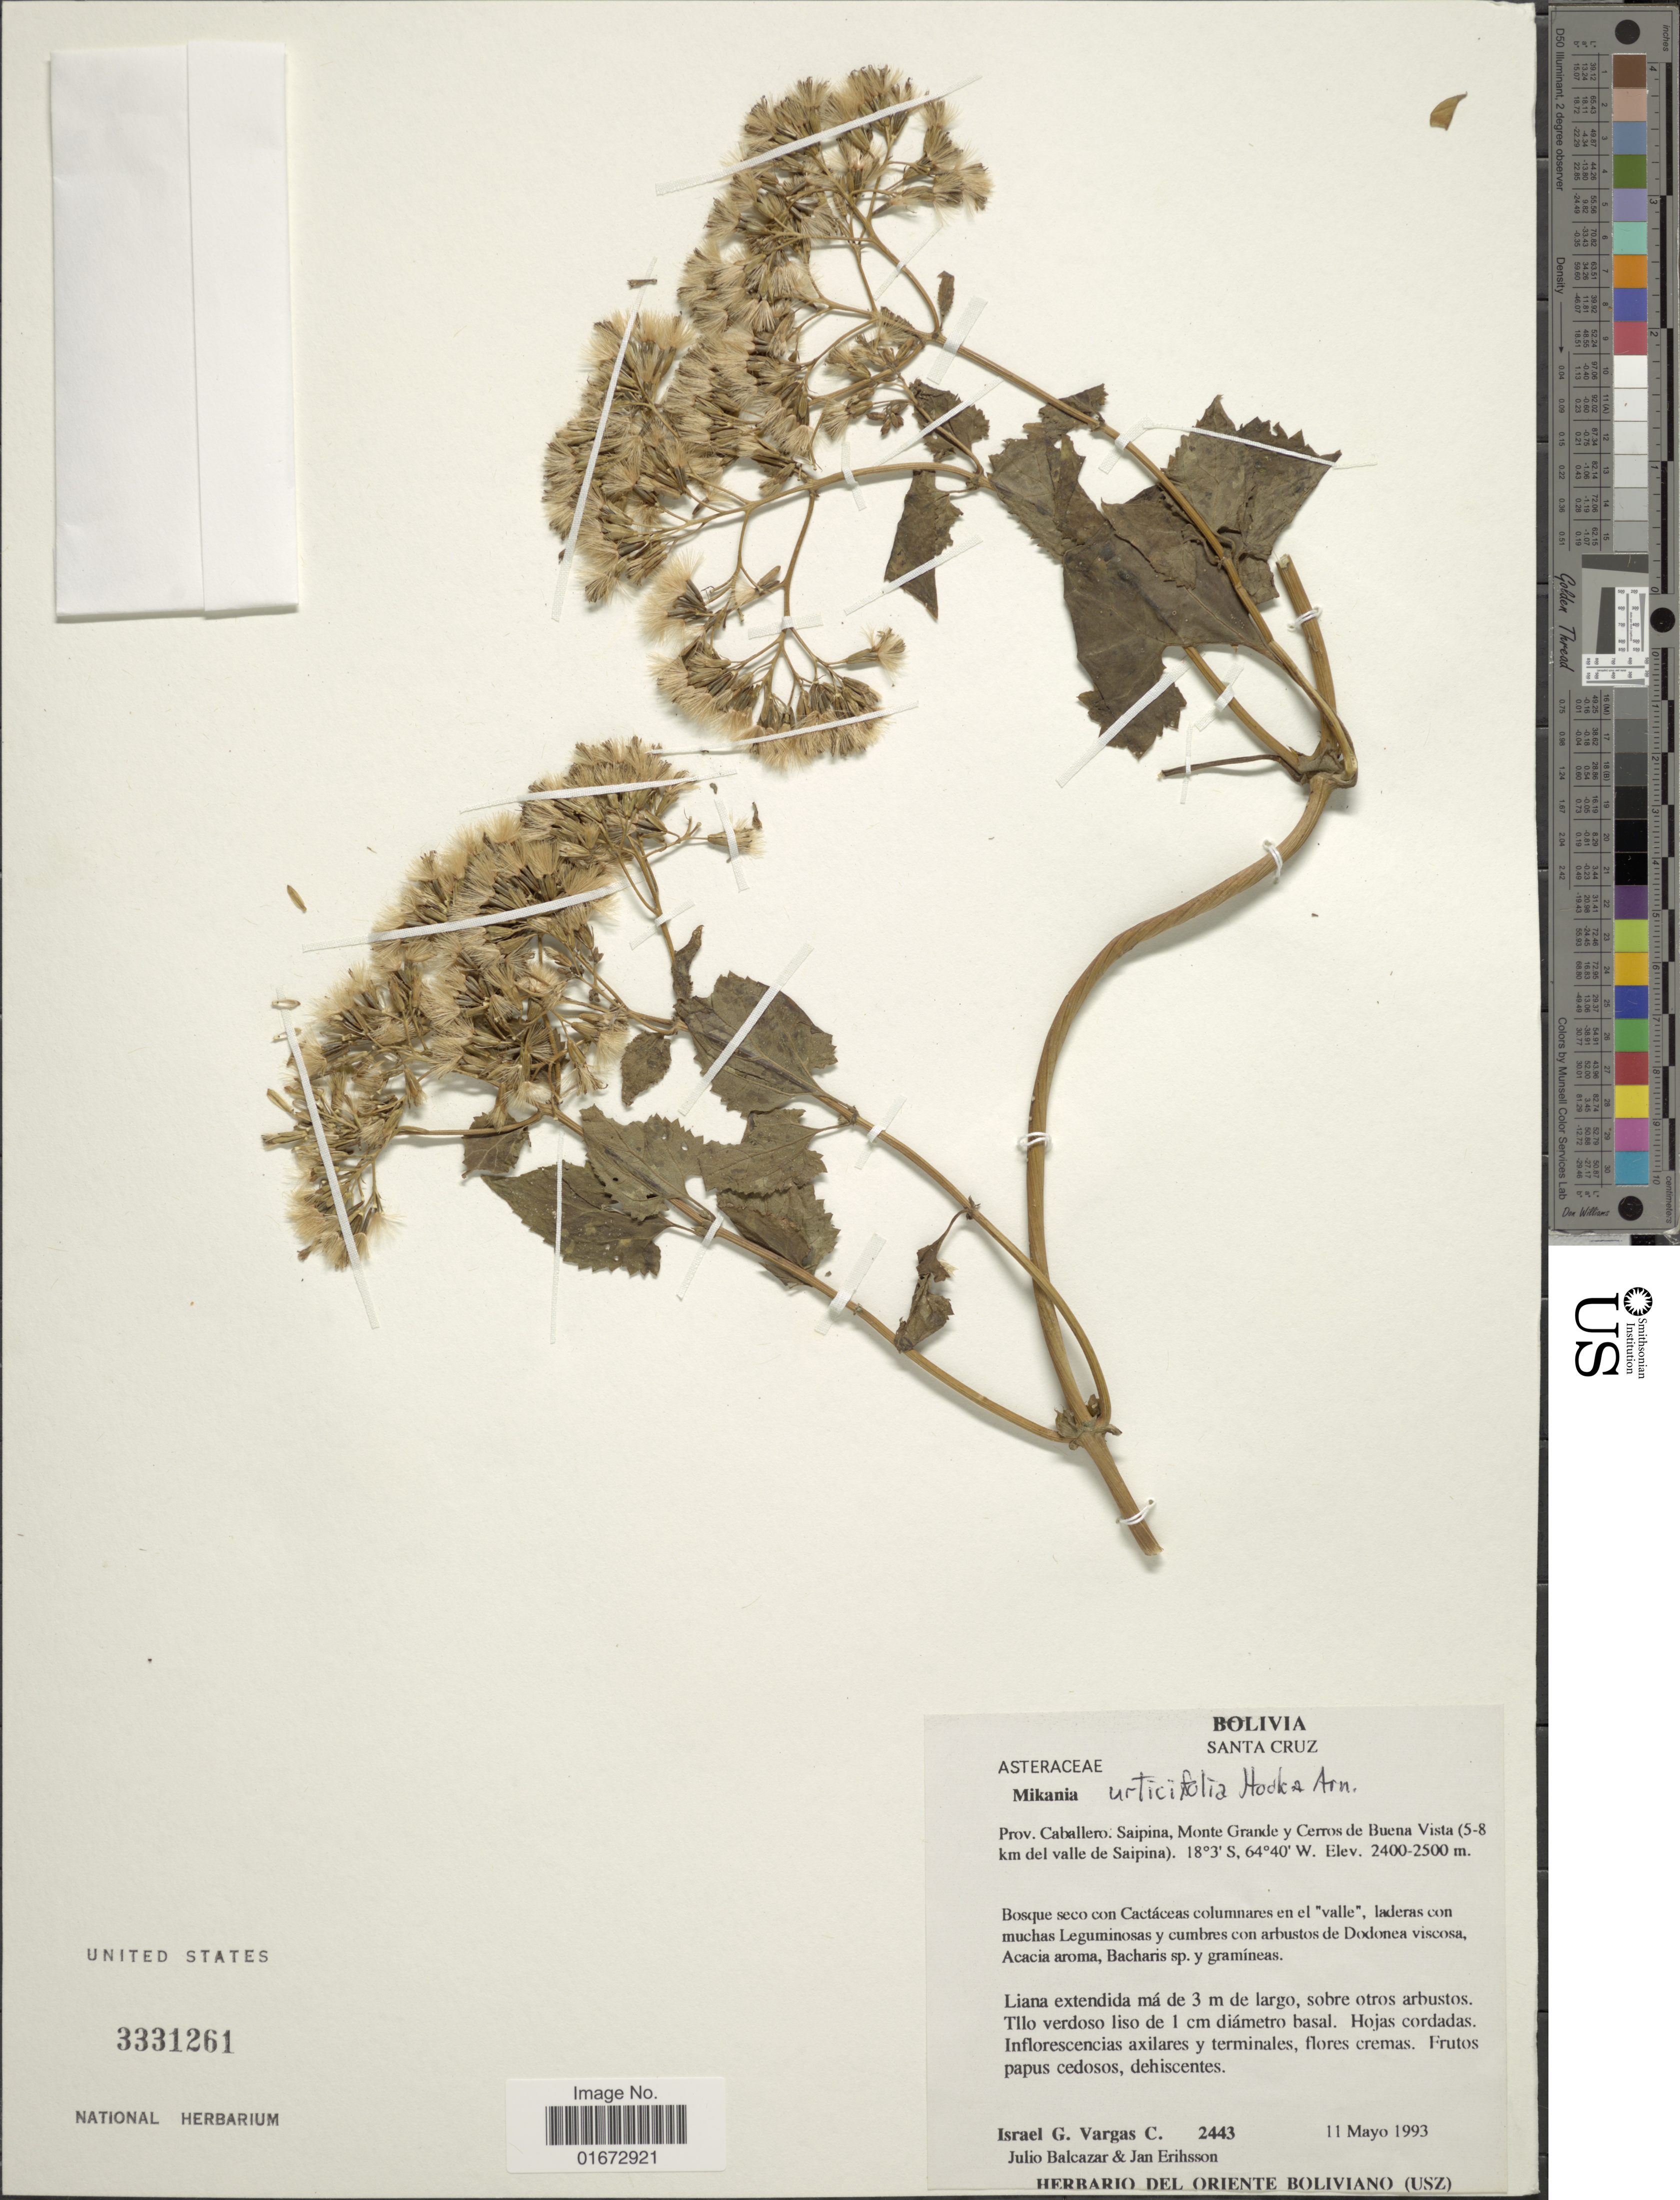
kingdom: Plantae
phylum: Tracheophyta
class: Magnoliopsida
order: Asterales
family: Asteraceae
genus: Mikania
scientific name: Mikania urticifolia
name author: Hook. & Arn.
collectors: I. G. Vargas C., J. Balcazar & J. Erihsson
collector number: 2443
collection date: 1993-05-11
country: Bolivia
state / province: Santa Cruz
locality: Prov. Caballero: Saipina, Monte Grande y Cerros de Buena Vista (5-8 km del valle de Saipina)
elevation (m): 2400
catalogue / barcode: US 3331261